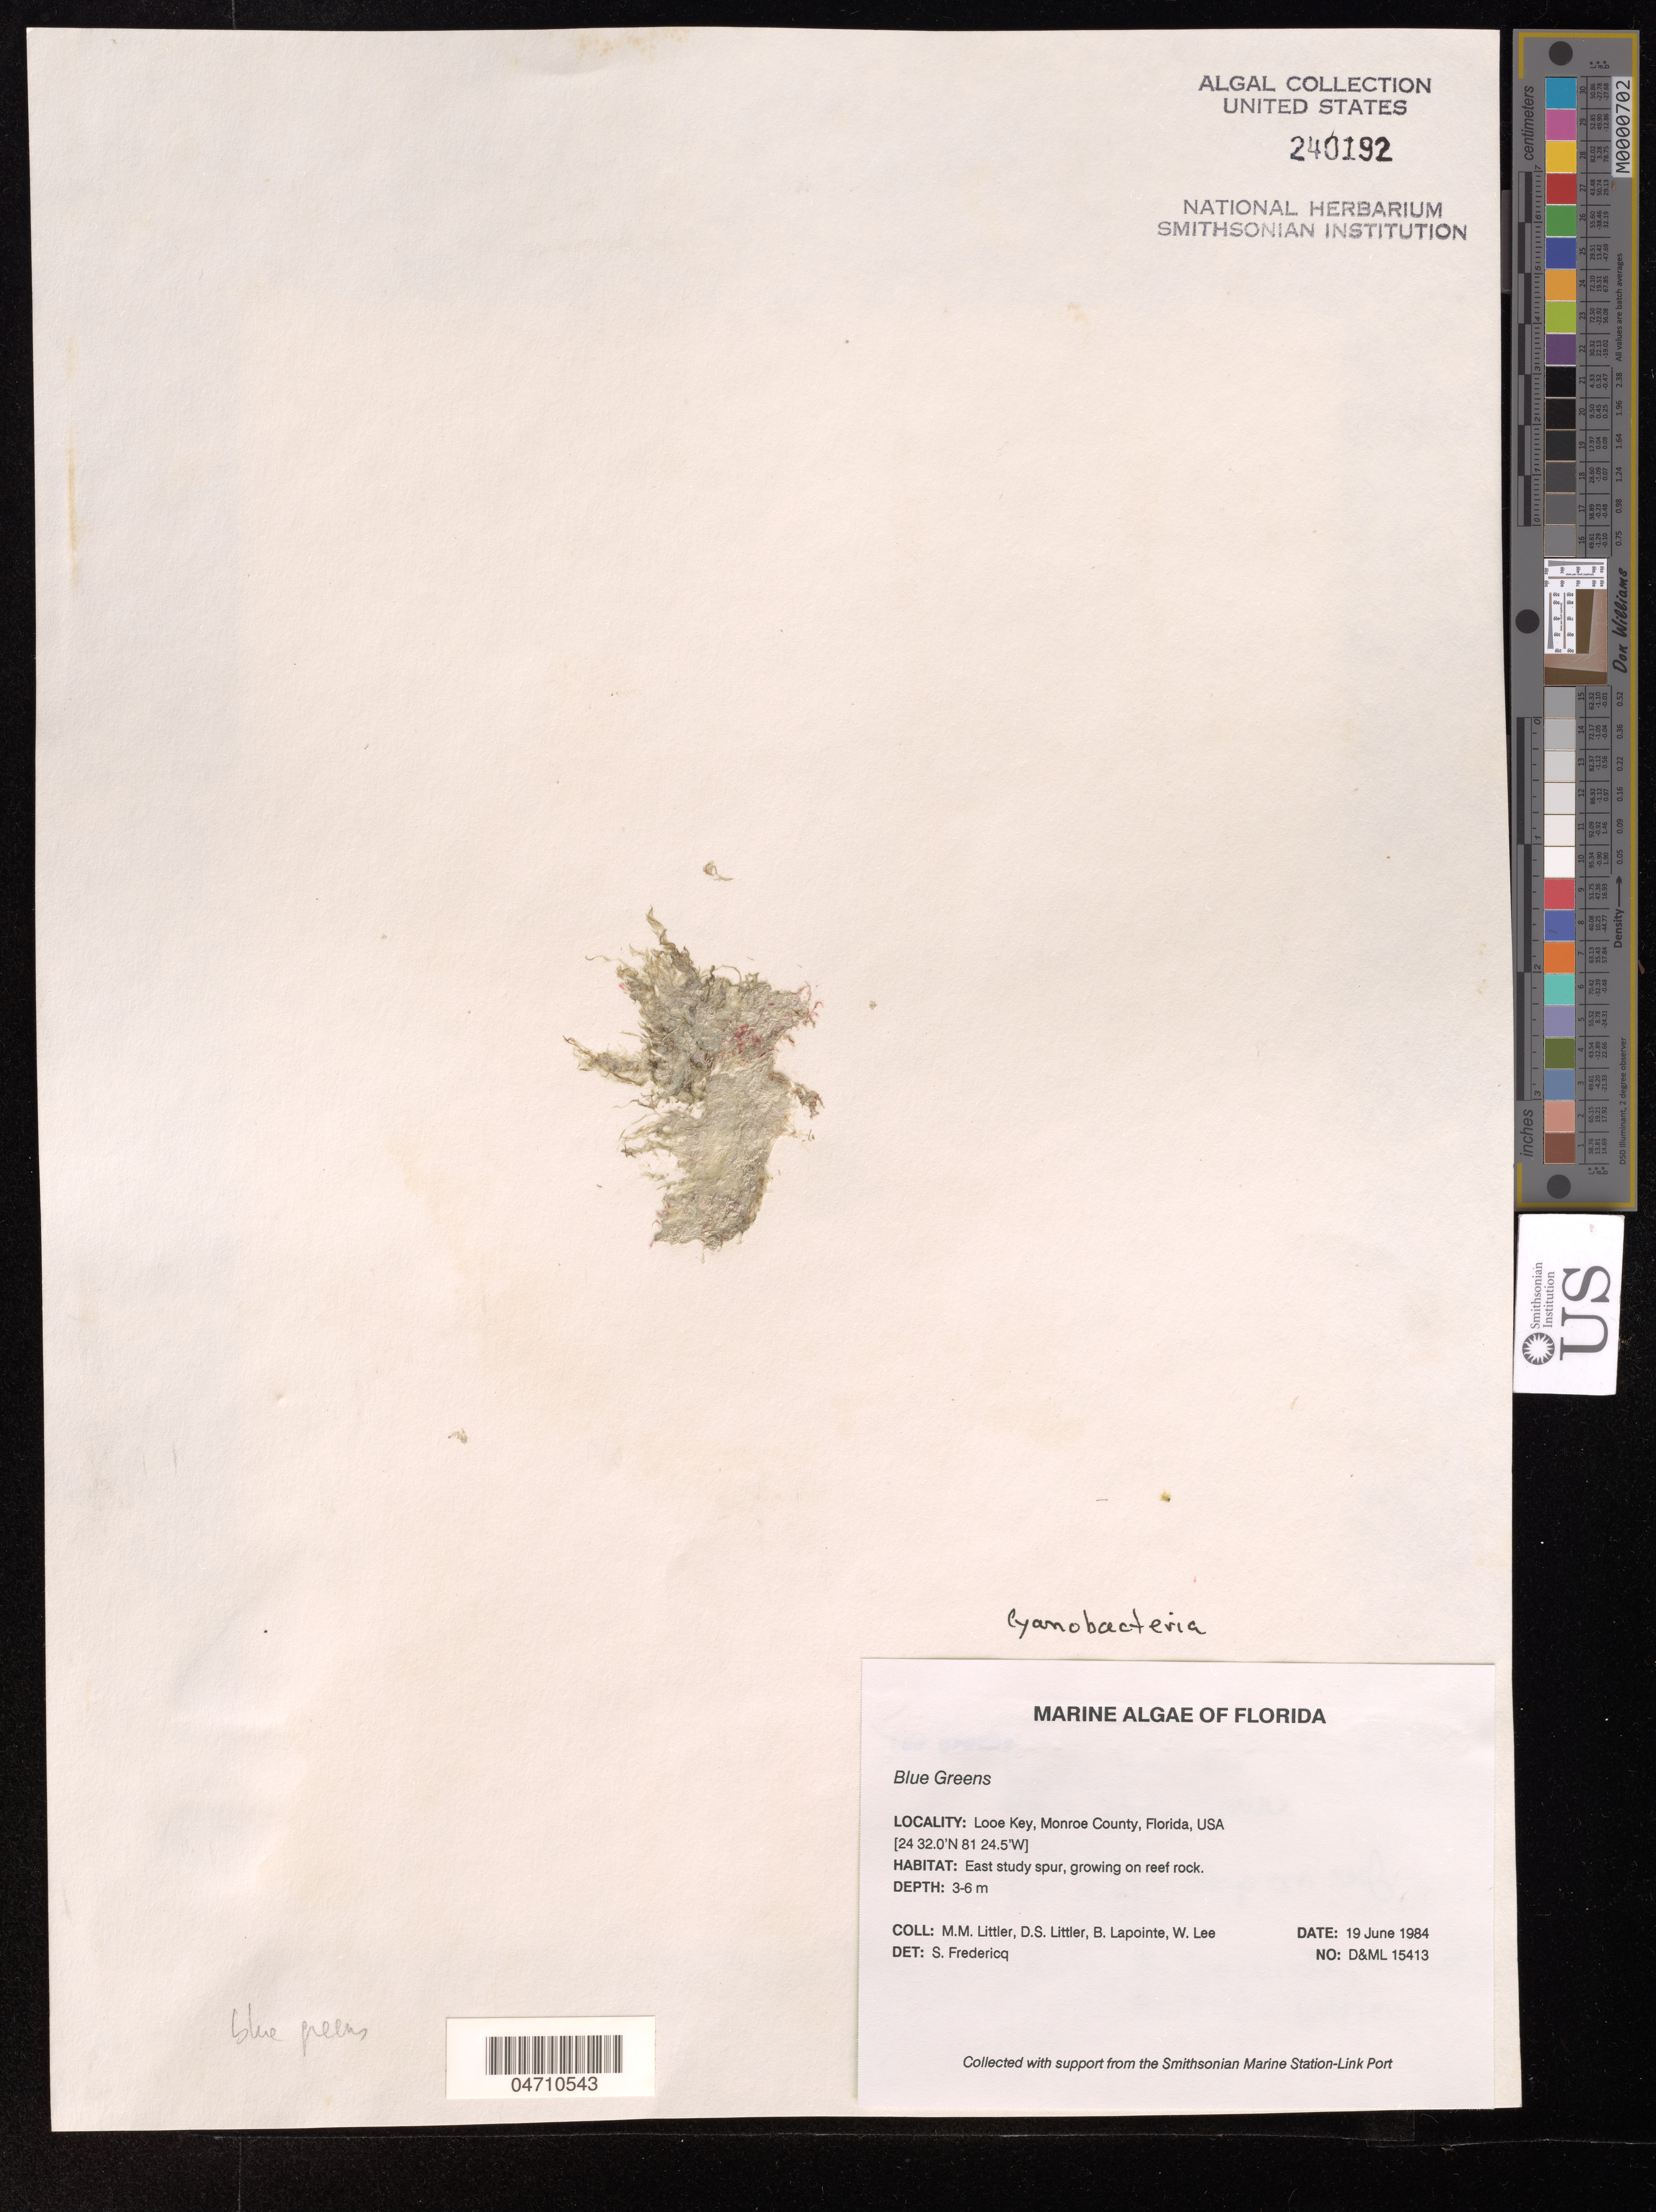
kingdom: Bacteria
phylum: Cyanobacteria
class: Cyanobacteriia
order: Cyanobacteriales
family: Cyanobacteriaceae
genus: Cyanobacterium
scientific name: Cyanobacterium sp.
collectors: M. M. Littler, D. S. Littler, B. Lapointe & W. Lee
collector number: D&ML 15413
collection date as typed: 19 Jun 1984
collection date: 1984-06-19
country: United States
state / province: Florida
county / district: Monroe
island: Looe Key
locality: Looe Key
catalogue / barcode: US 240192